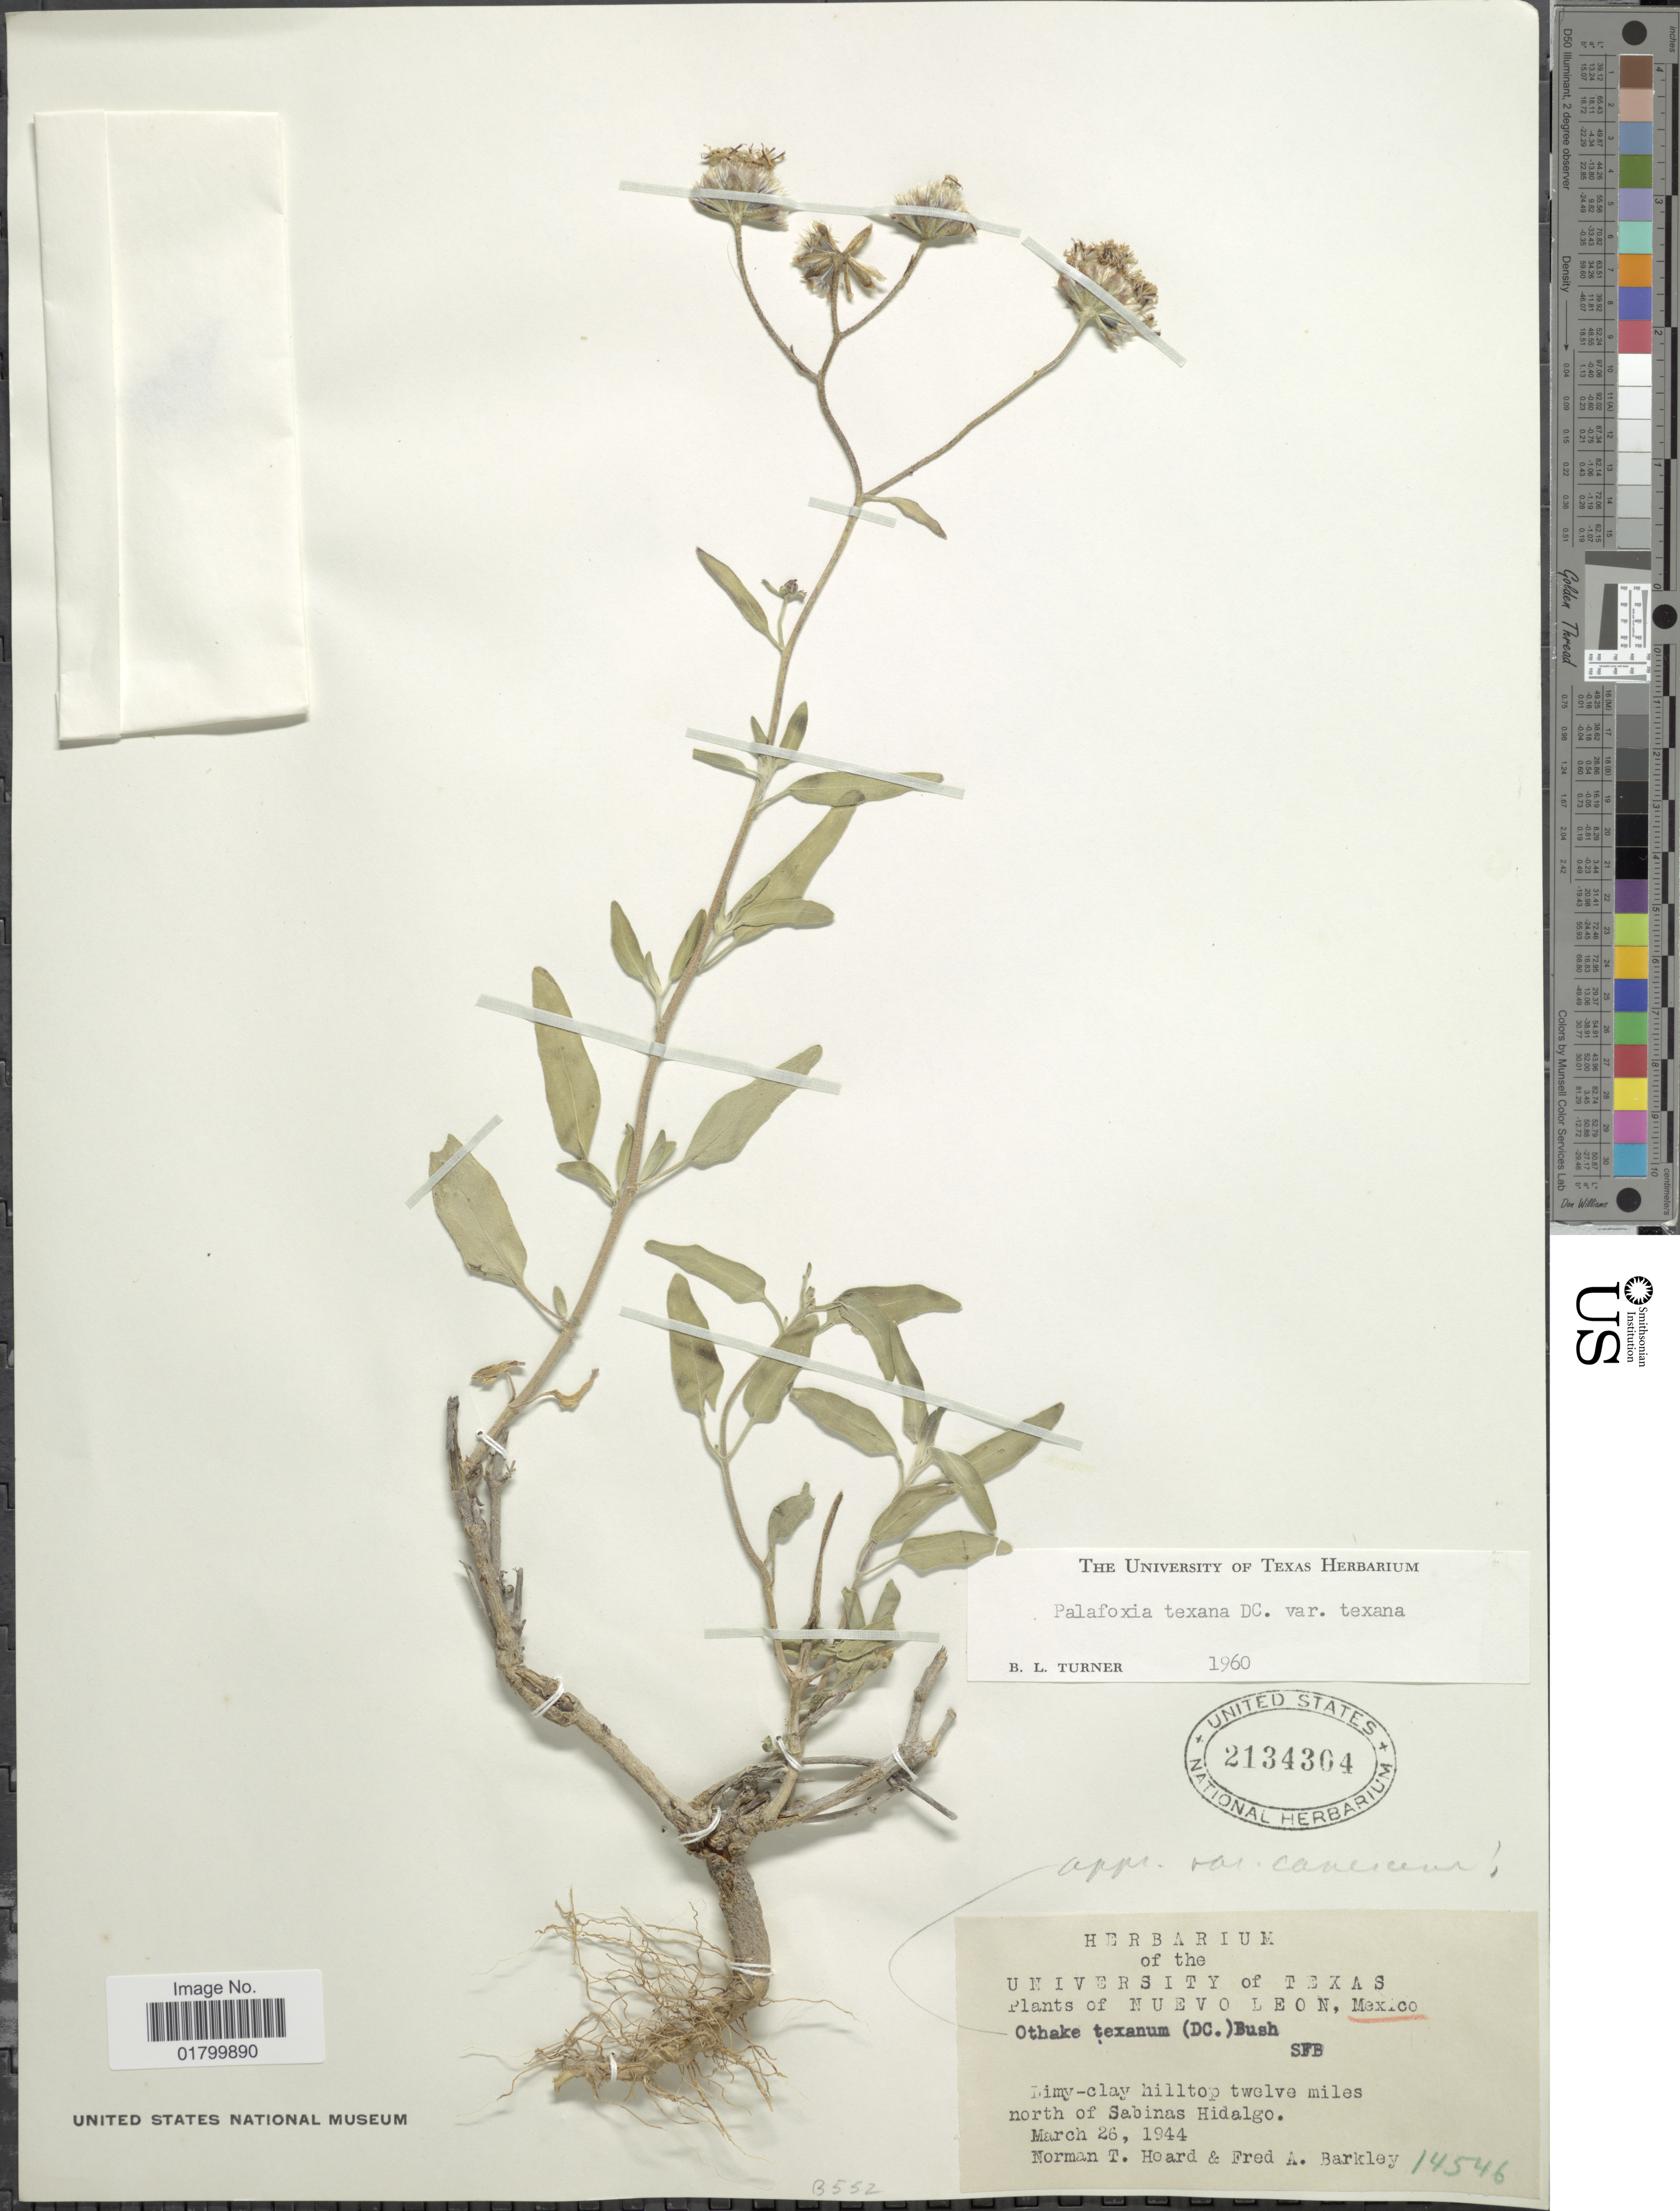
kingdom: Plantae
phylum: Tracheophyta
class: Magnoliopsida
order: Asterales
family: Asteraceae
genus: Palafoxia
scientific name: Palafoxia texana var. texana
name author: DC.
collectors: N. Heard & F. A. Barkley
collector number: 14546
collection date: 1944-03-26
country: Mexico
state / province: Nuevo León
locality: Nuevo Leon, Mexico, Limy-clay hilltop twelve miles north of Sabinas Hidalgo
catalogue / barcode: US 2134364